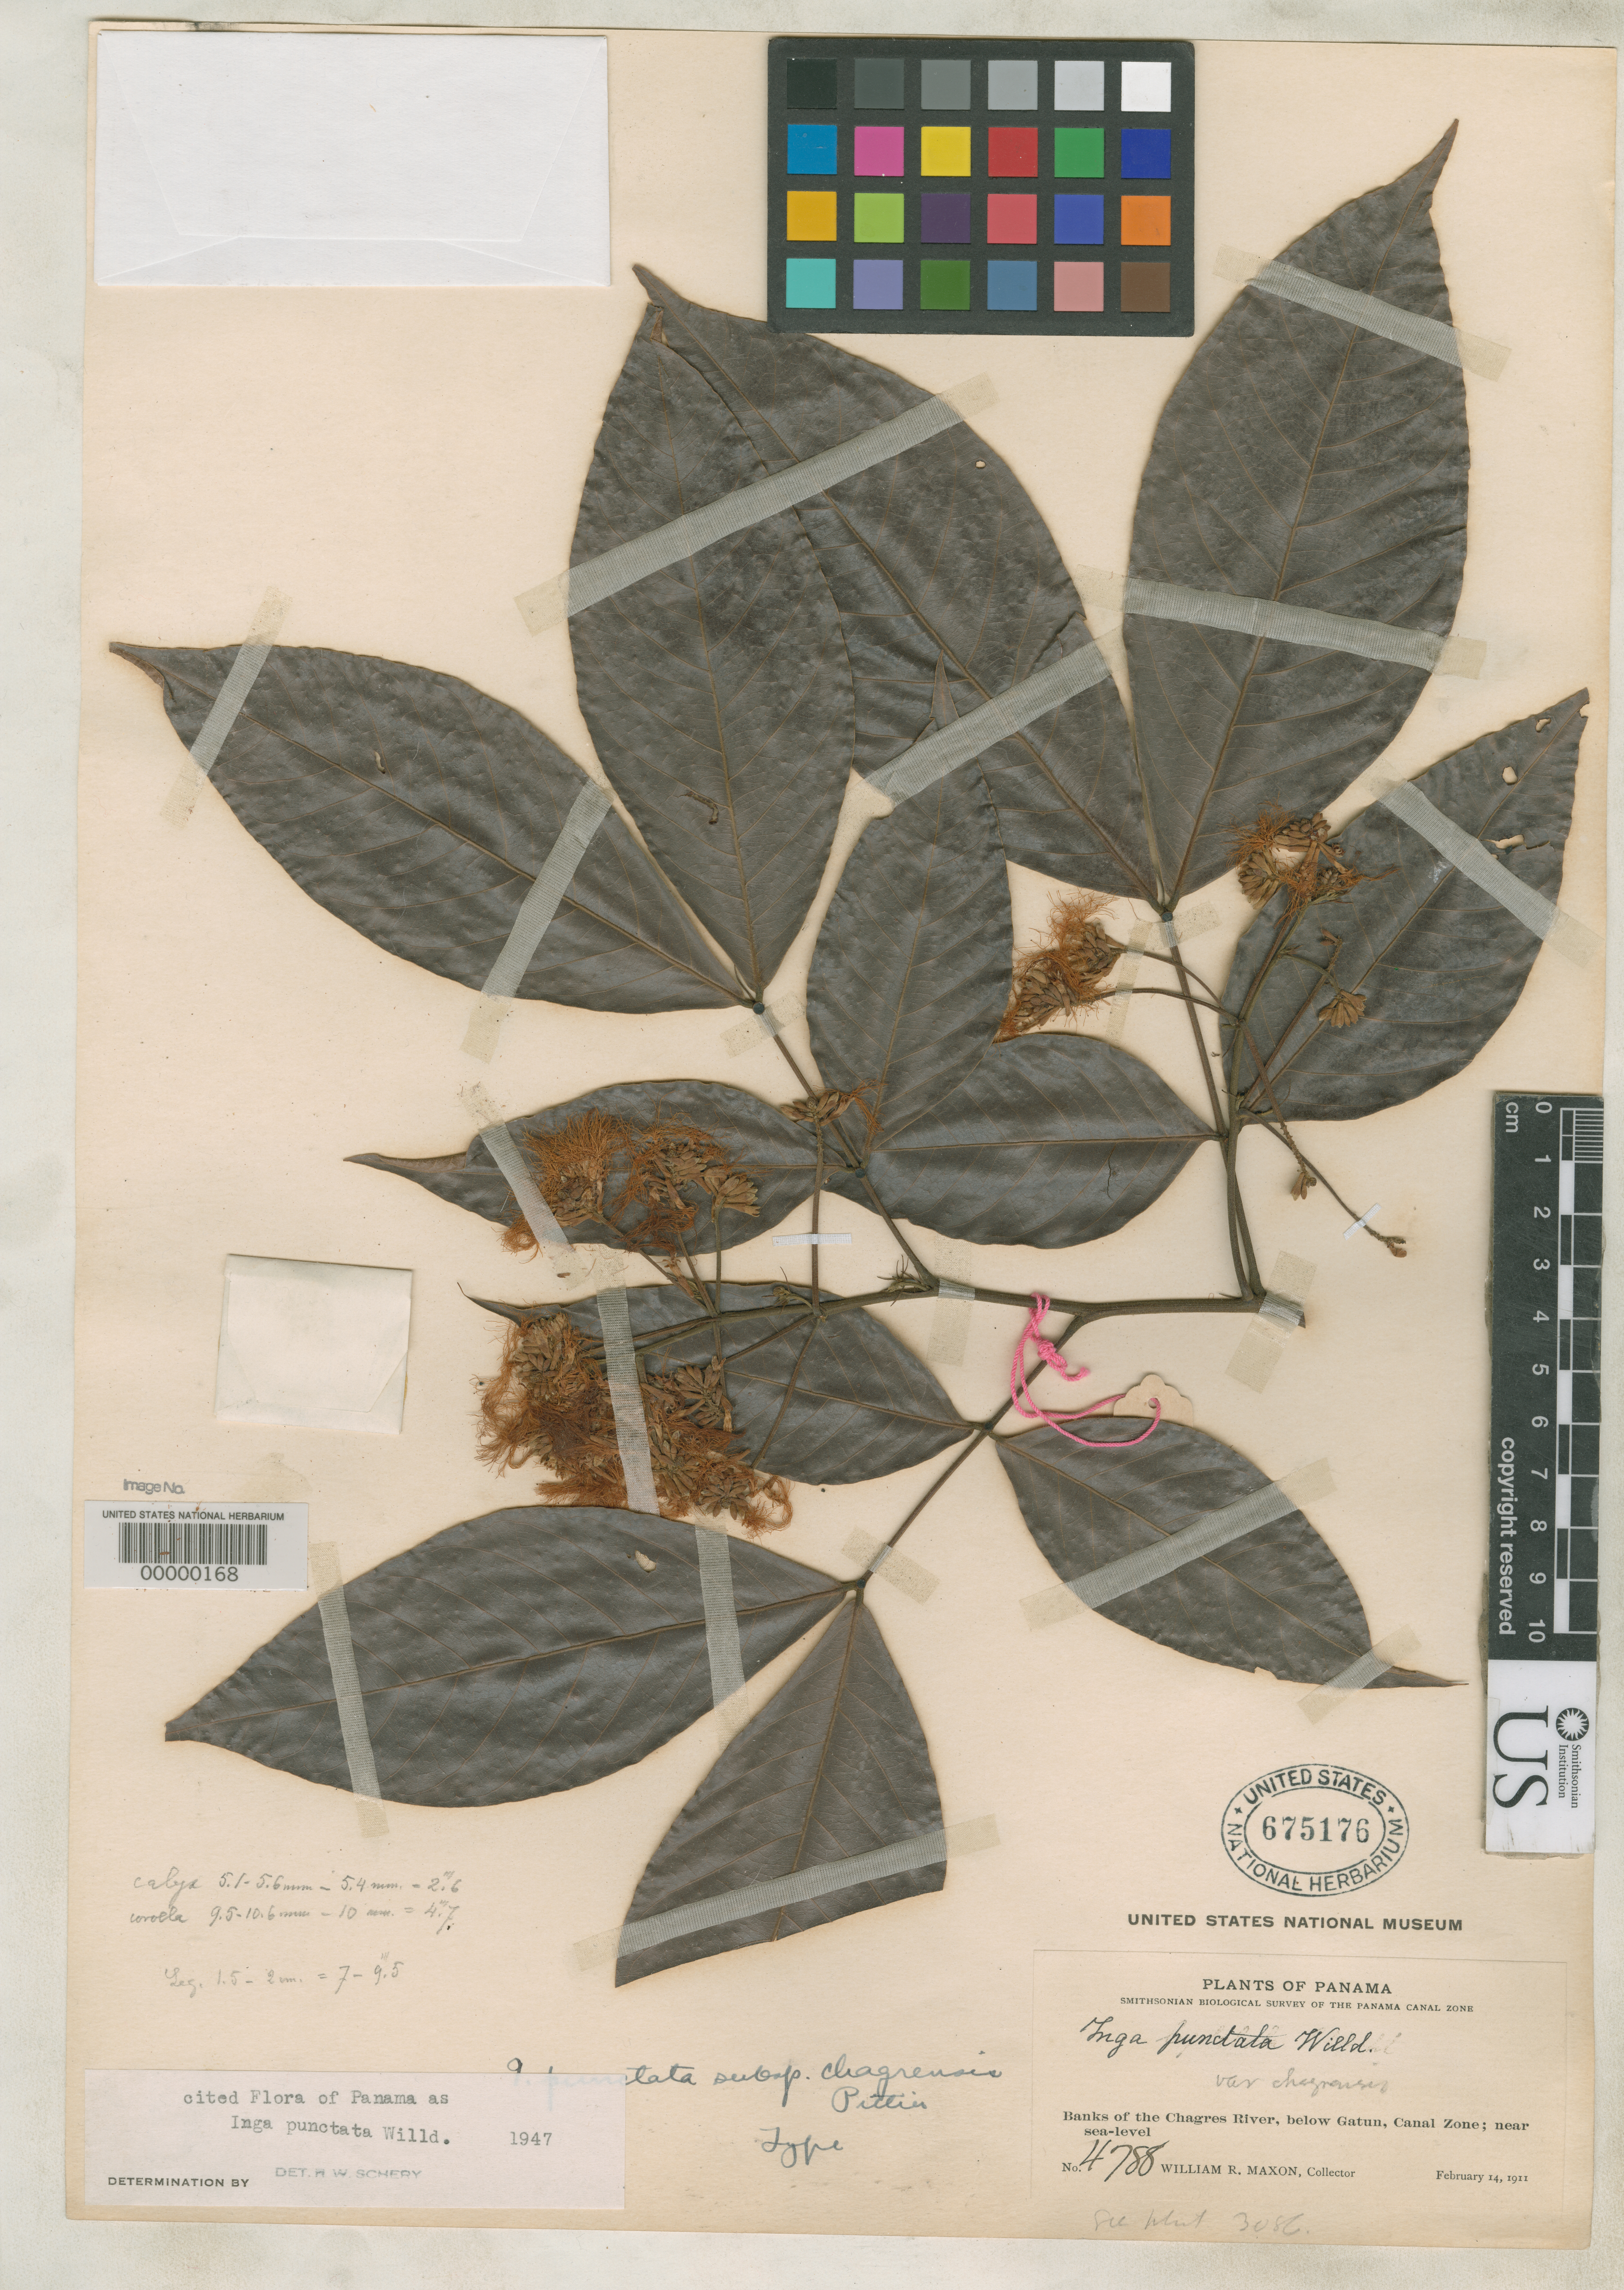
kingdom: Plantae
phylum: Tracheophyta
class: Magnoliopsida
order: Fabales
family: Fabaceae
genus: Inga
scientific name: Inga punctata subsp. chagrensis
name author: Pittier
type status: Holotype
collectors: W. R. Maxon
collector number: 4788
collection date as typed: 14 Feb 1911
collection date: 1911-02-14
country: Panama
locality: Banks of Chagres River, below Gatun.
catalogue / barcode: US 675176